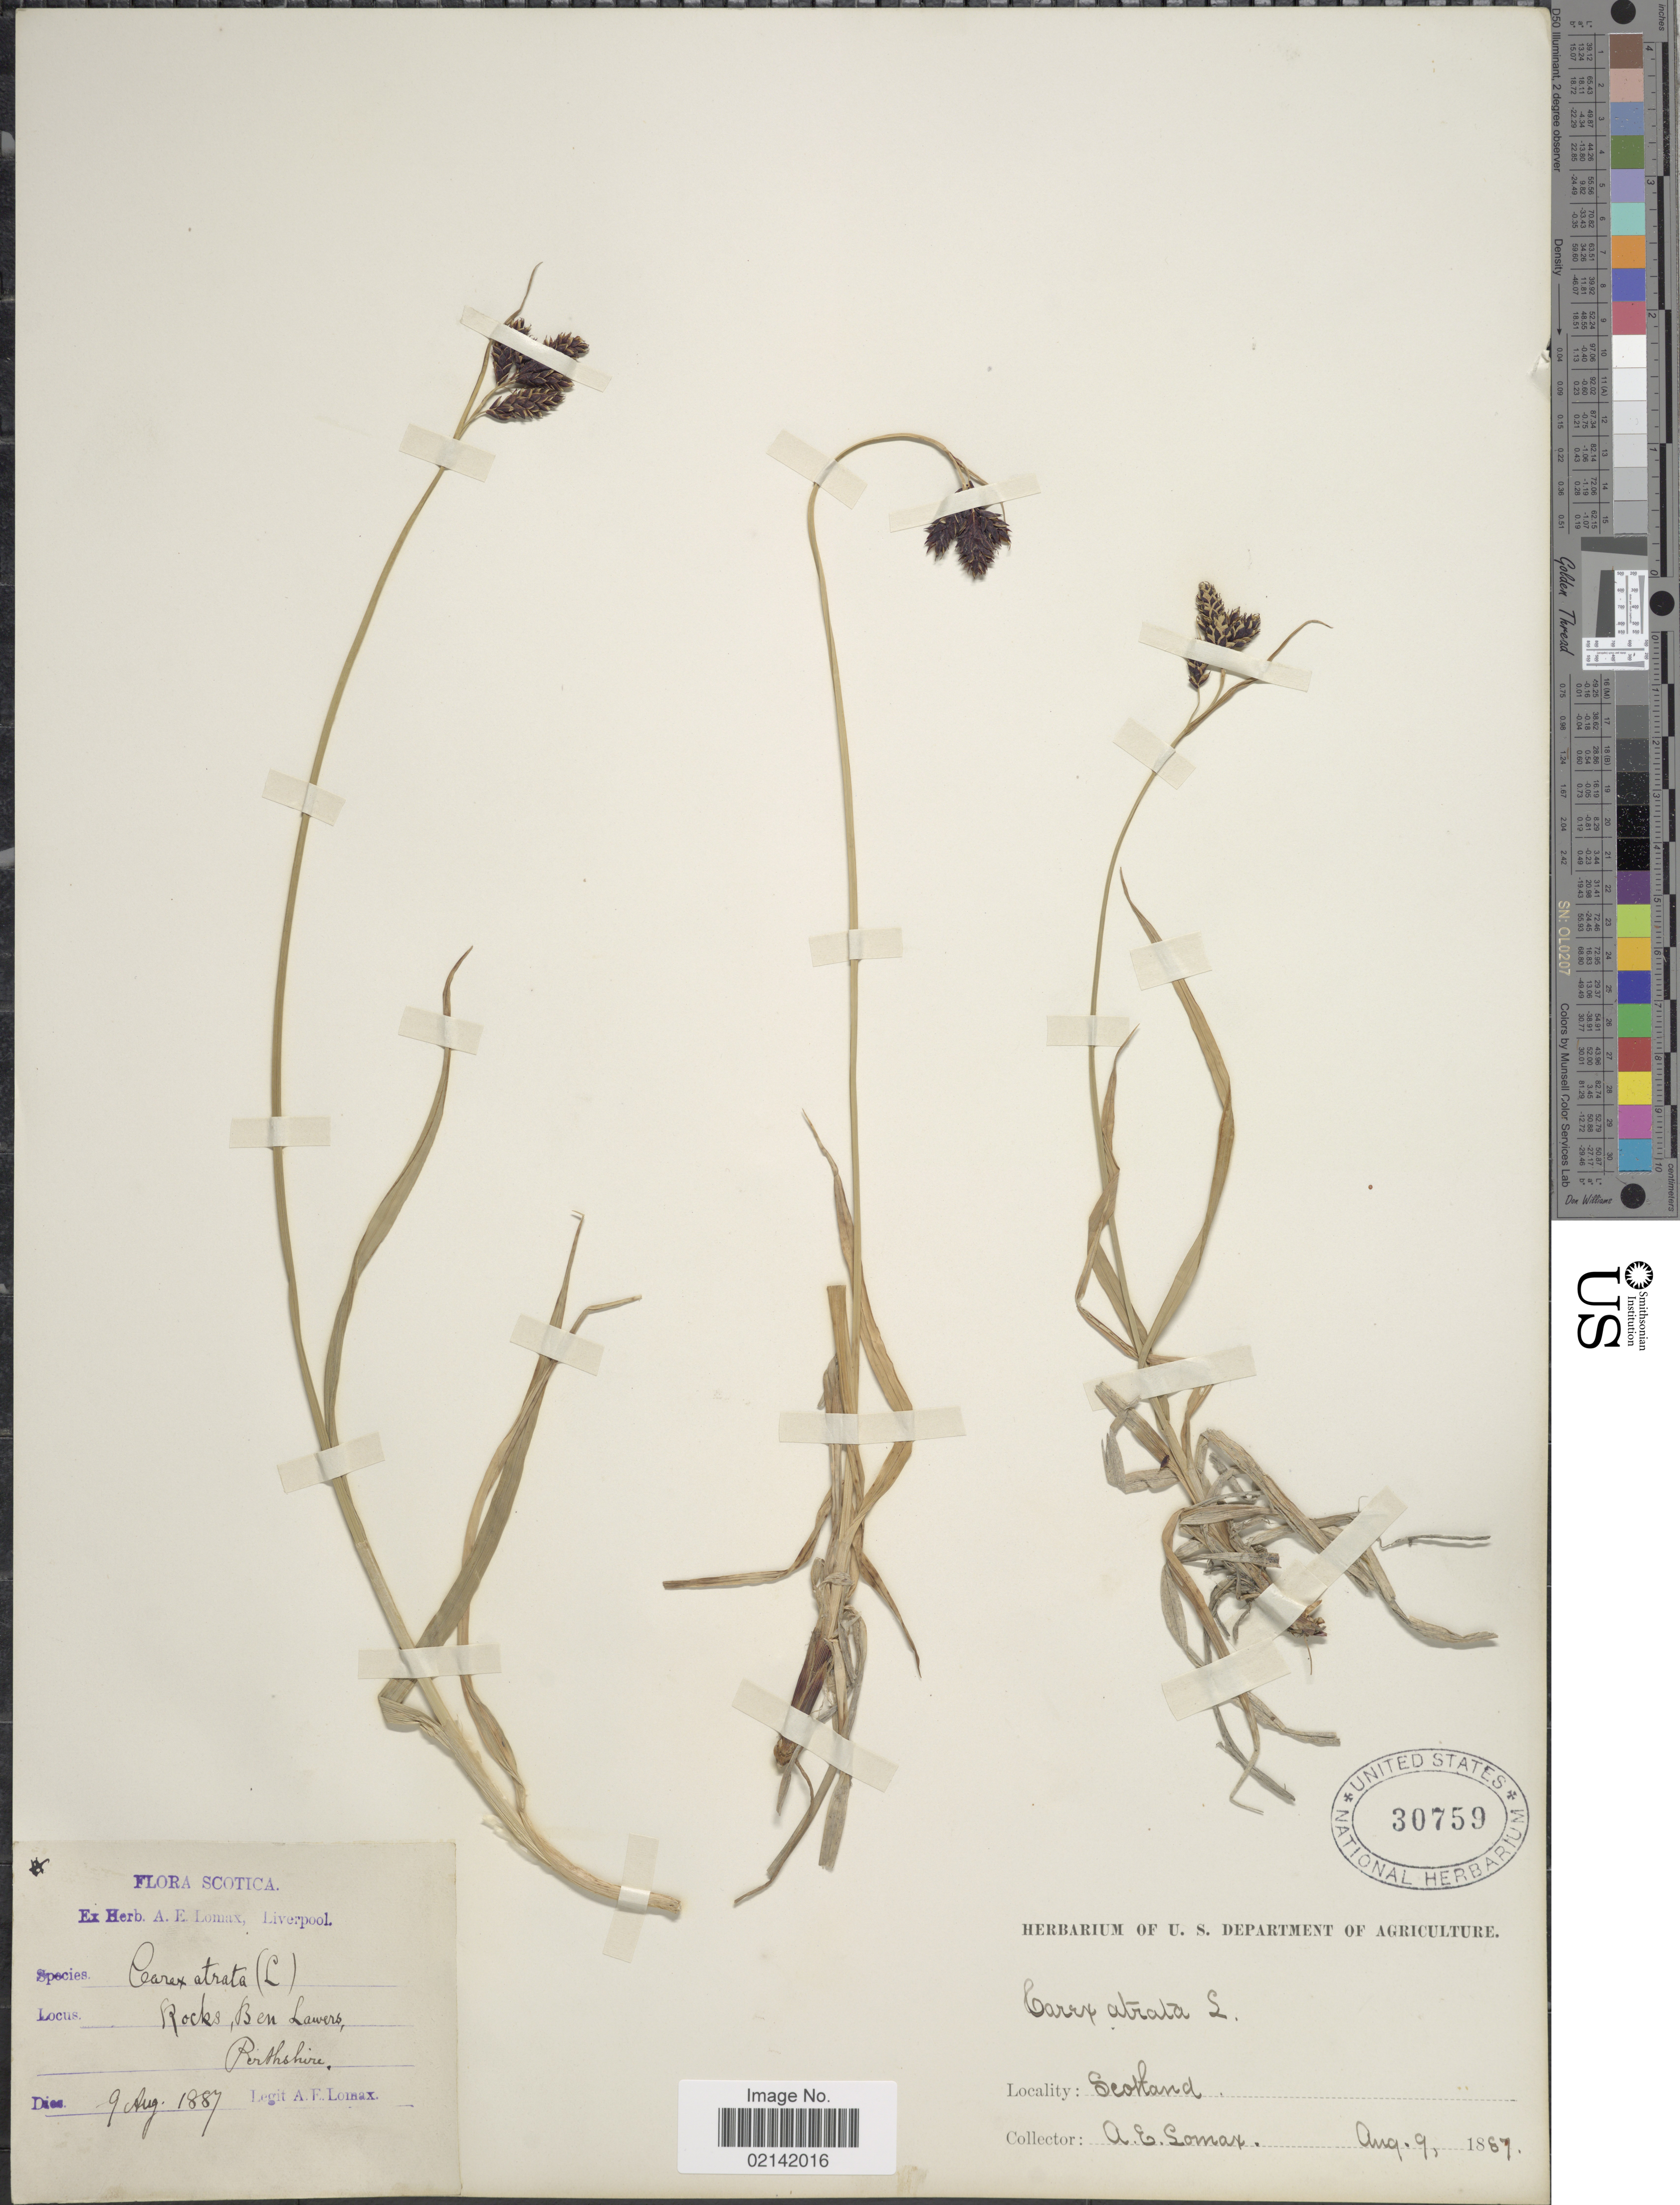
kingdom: Plantae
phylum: Tracheophyta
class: Liliopsida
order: Poales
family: Cyperaceae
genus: Carex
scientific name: Carex atrata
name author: L.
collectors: A. Lomax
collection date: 1887-08-09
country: United Kingdom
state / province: Scotland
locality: Rocks, Ben Lawers, Perthshire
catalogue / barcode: US 30759